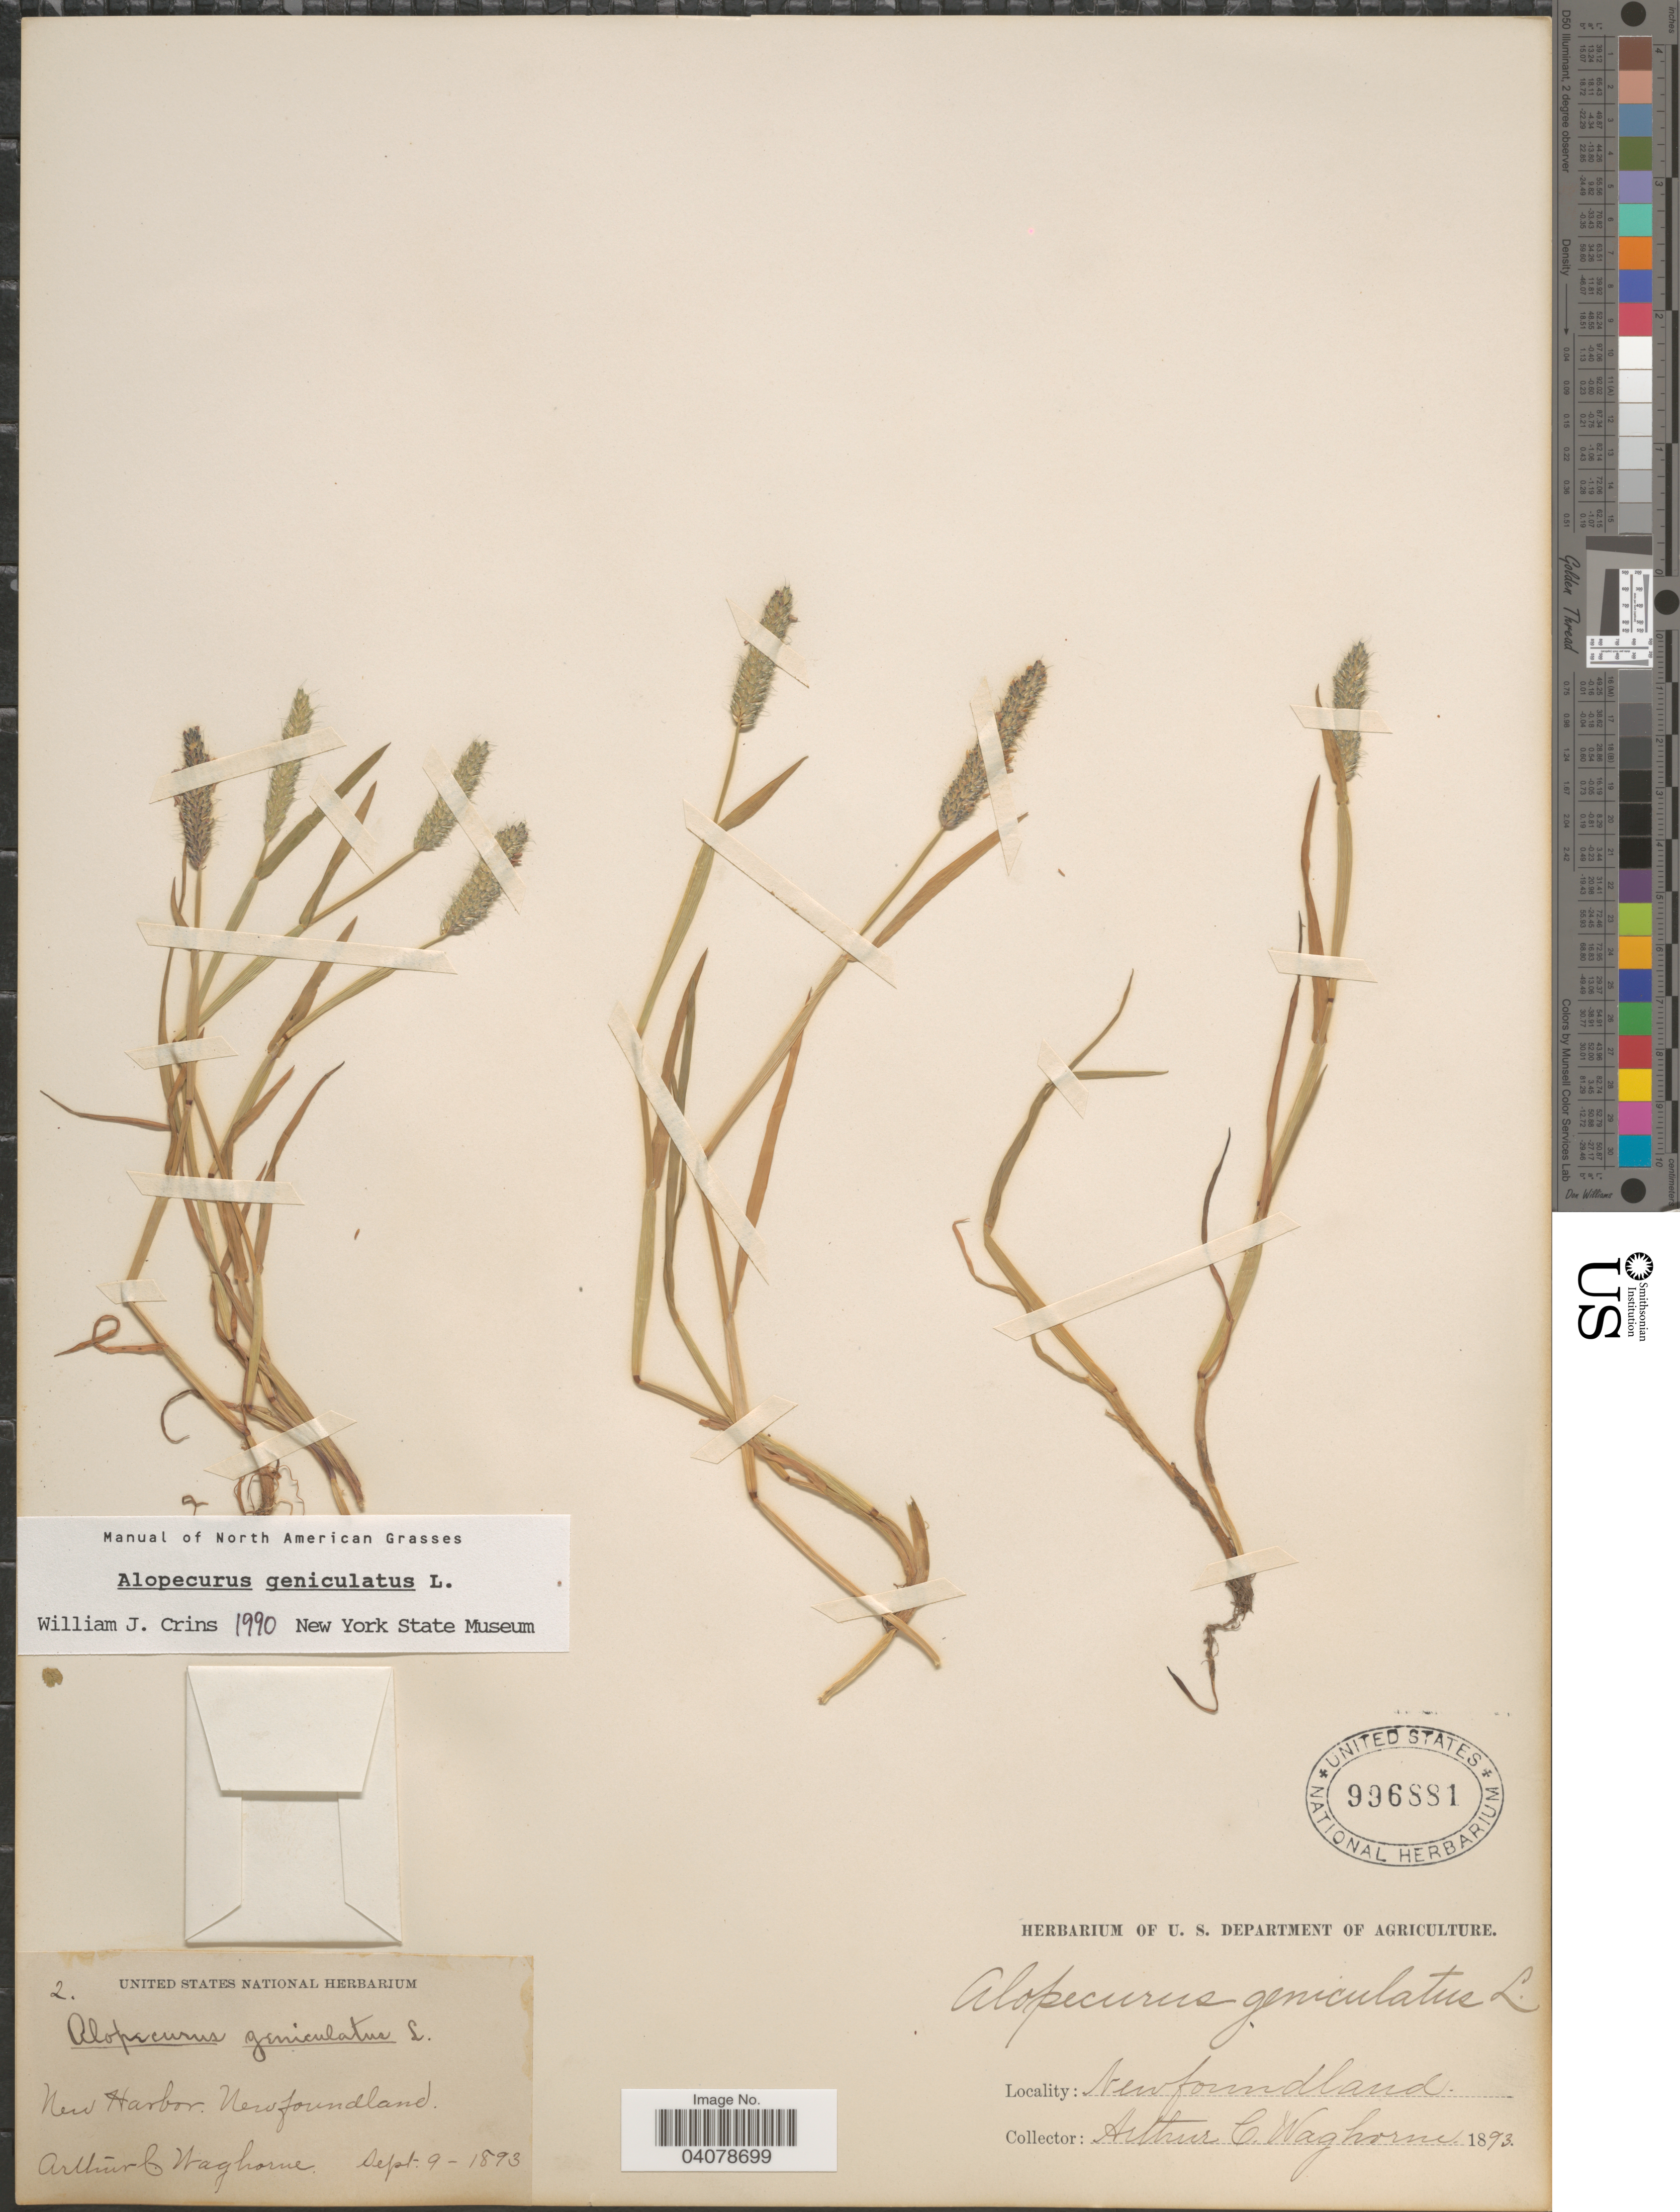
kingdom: Plantae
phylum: Tracheophyta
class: Liliopsida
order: Poales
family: Poaceae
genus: Alopecurus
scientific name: Alopecurus geniculatus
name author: L.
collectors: A. Waghorne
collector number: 2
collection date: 1893-09-09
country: Canada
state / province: Newfoundland and Labrador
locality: New Harbor.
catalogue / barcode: US 996881